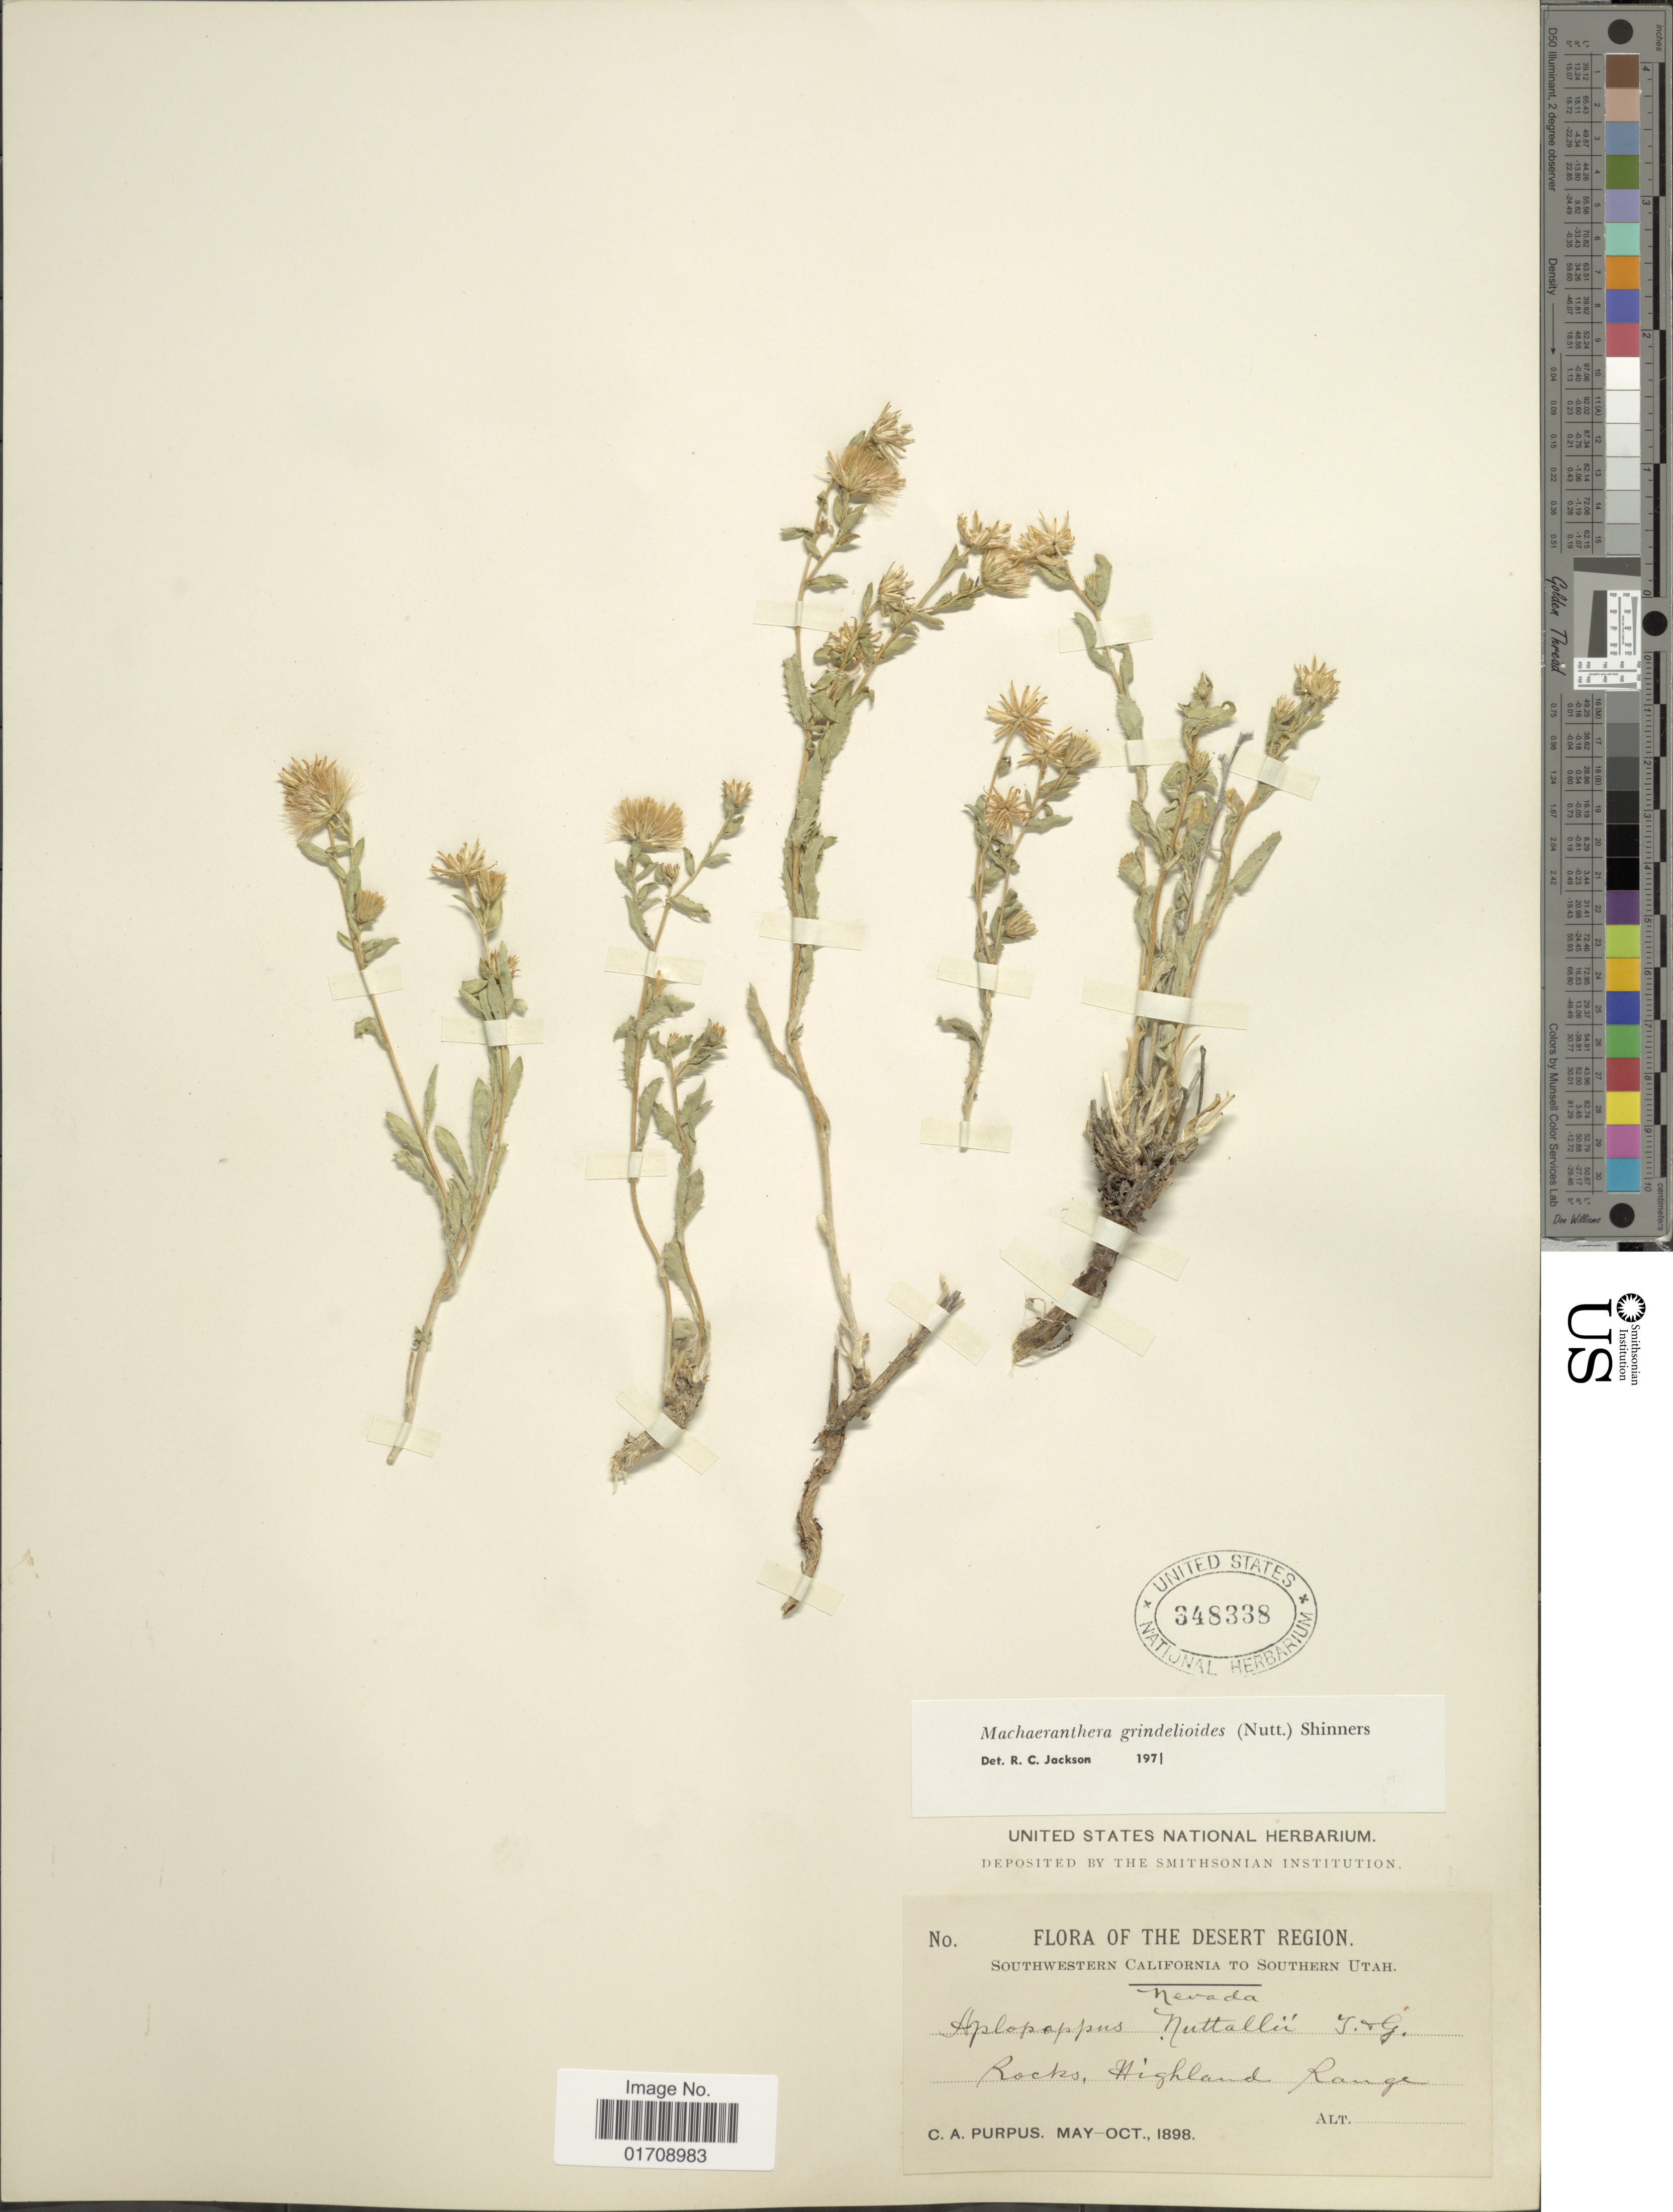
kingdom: Plantae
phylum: Tracheophyta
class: Magnoliopsida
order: Asterales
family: Asteraceae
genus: Machaeranthera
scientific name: Machaeranthera grindelioides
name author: (Nutt.) Shinners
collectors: C. A. Purpus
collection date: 1898-05/1898-10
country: United States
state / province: Nevada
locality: The Desert Region, Highland Range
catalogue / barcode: US 348338